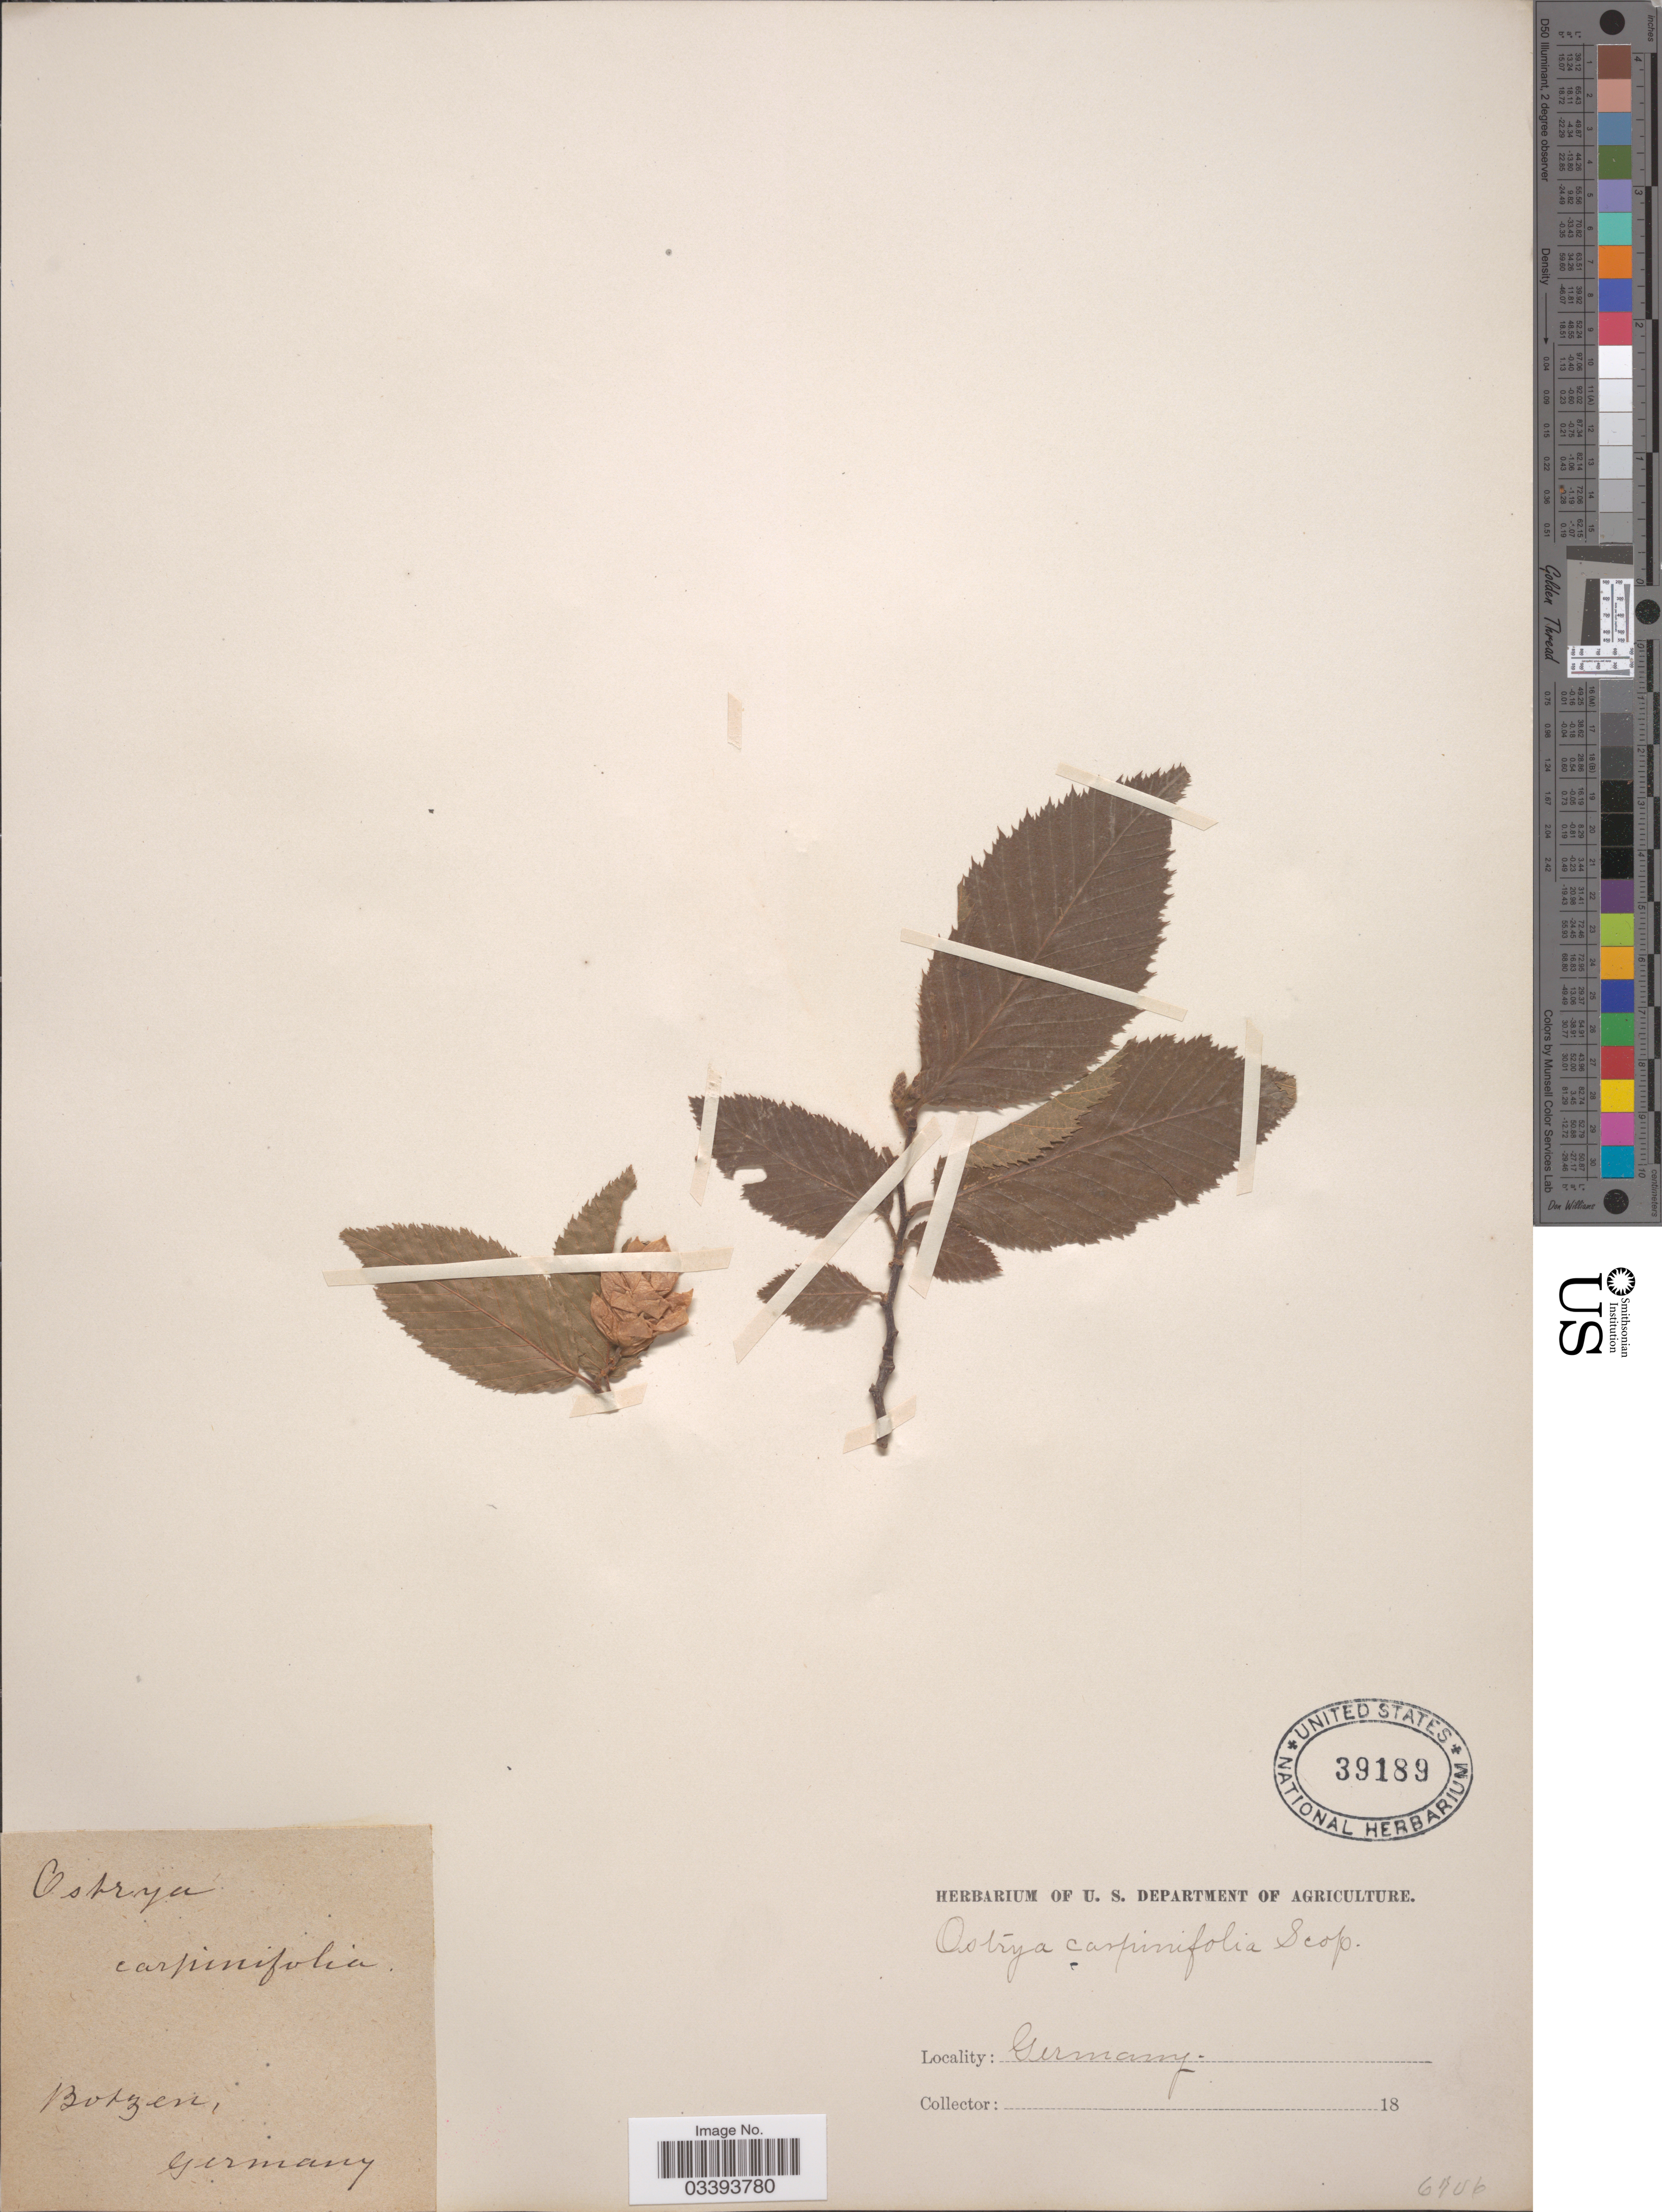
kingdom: Plantae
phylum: Tracheophyta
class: Magnoliopsida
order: Fagales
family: Betulaceae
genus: Ostrya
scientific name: Ostrya carpinifolia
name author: Scop.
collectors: Facchini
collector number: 6746*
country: Germany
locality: Botzen.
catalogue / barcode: US 39189